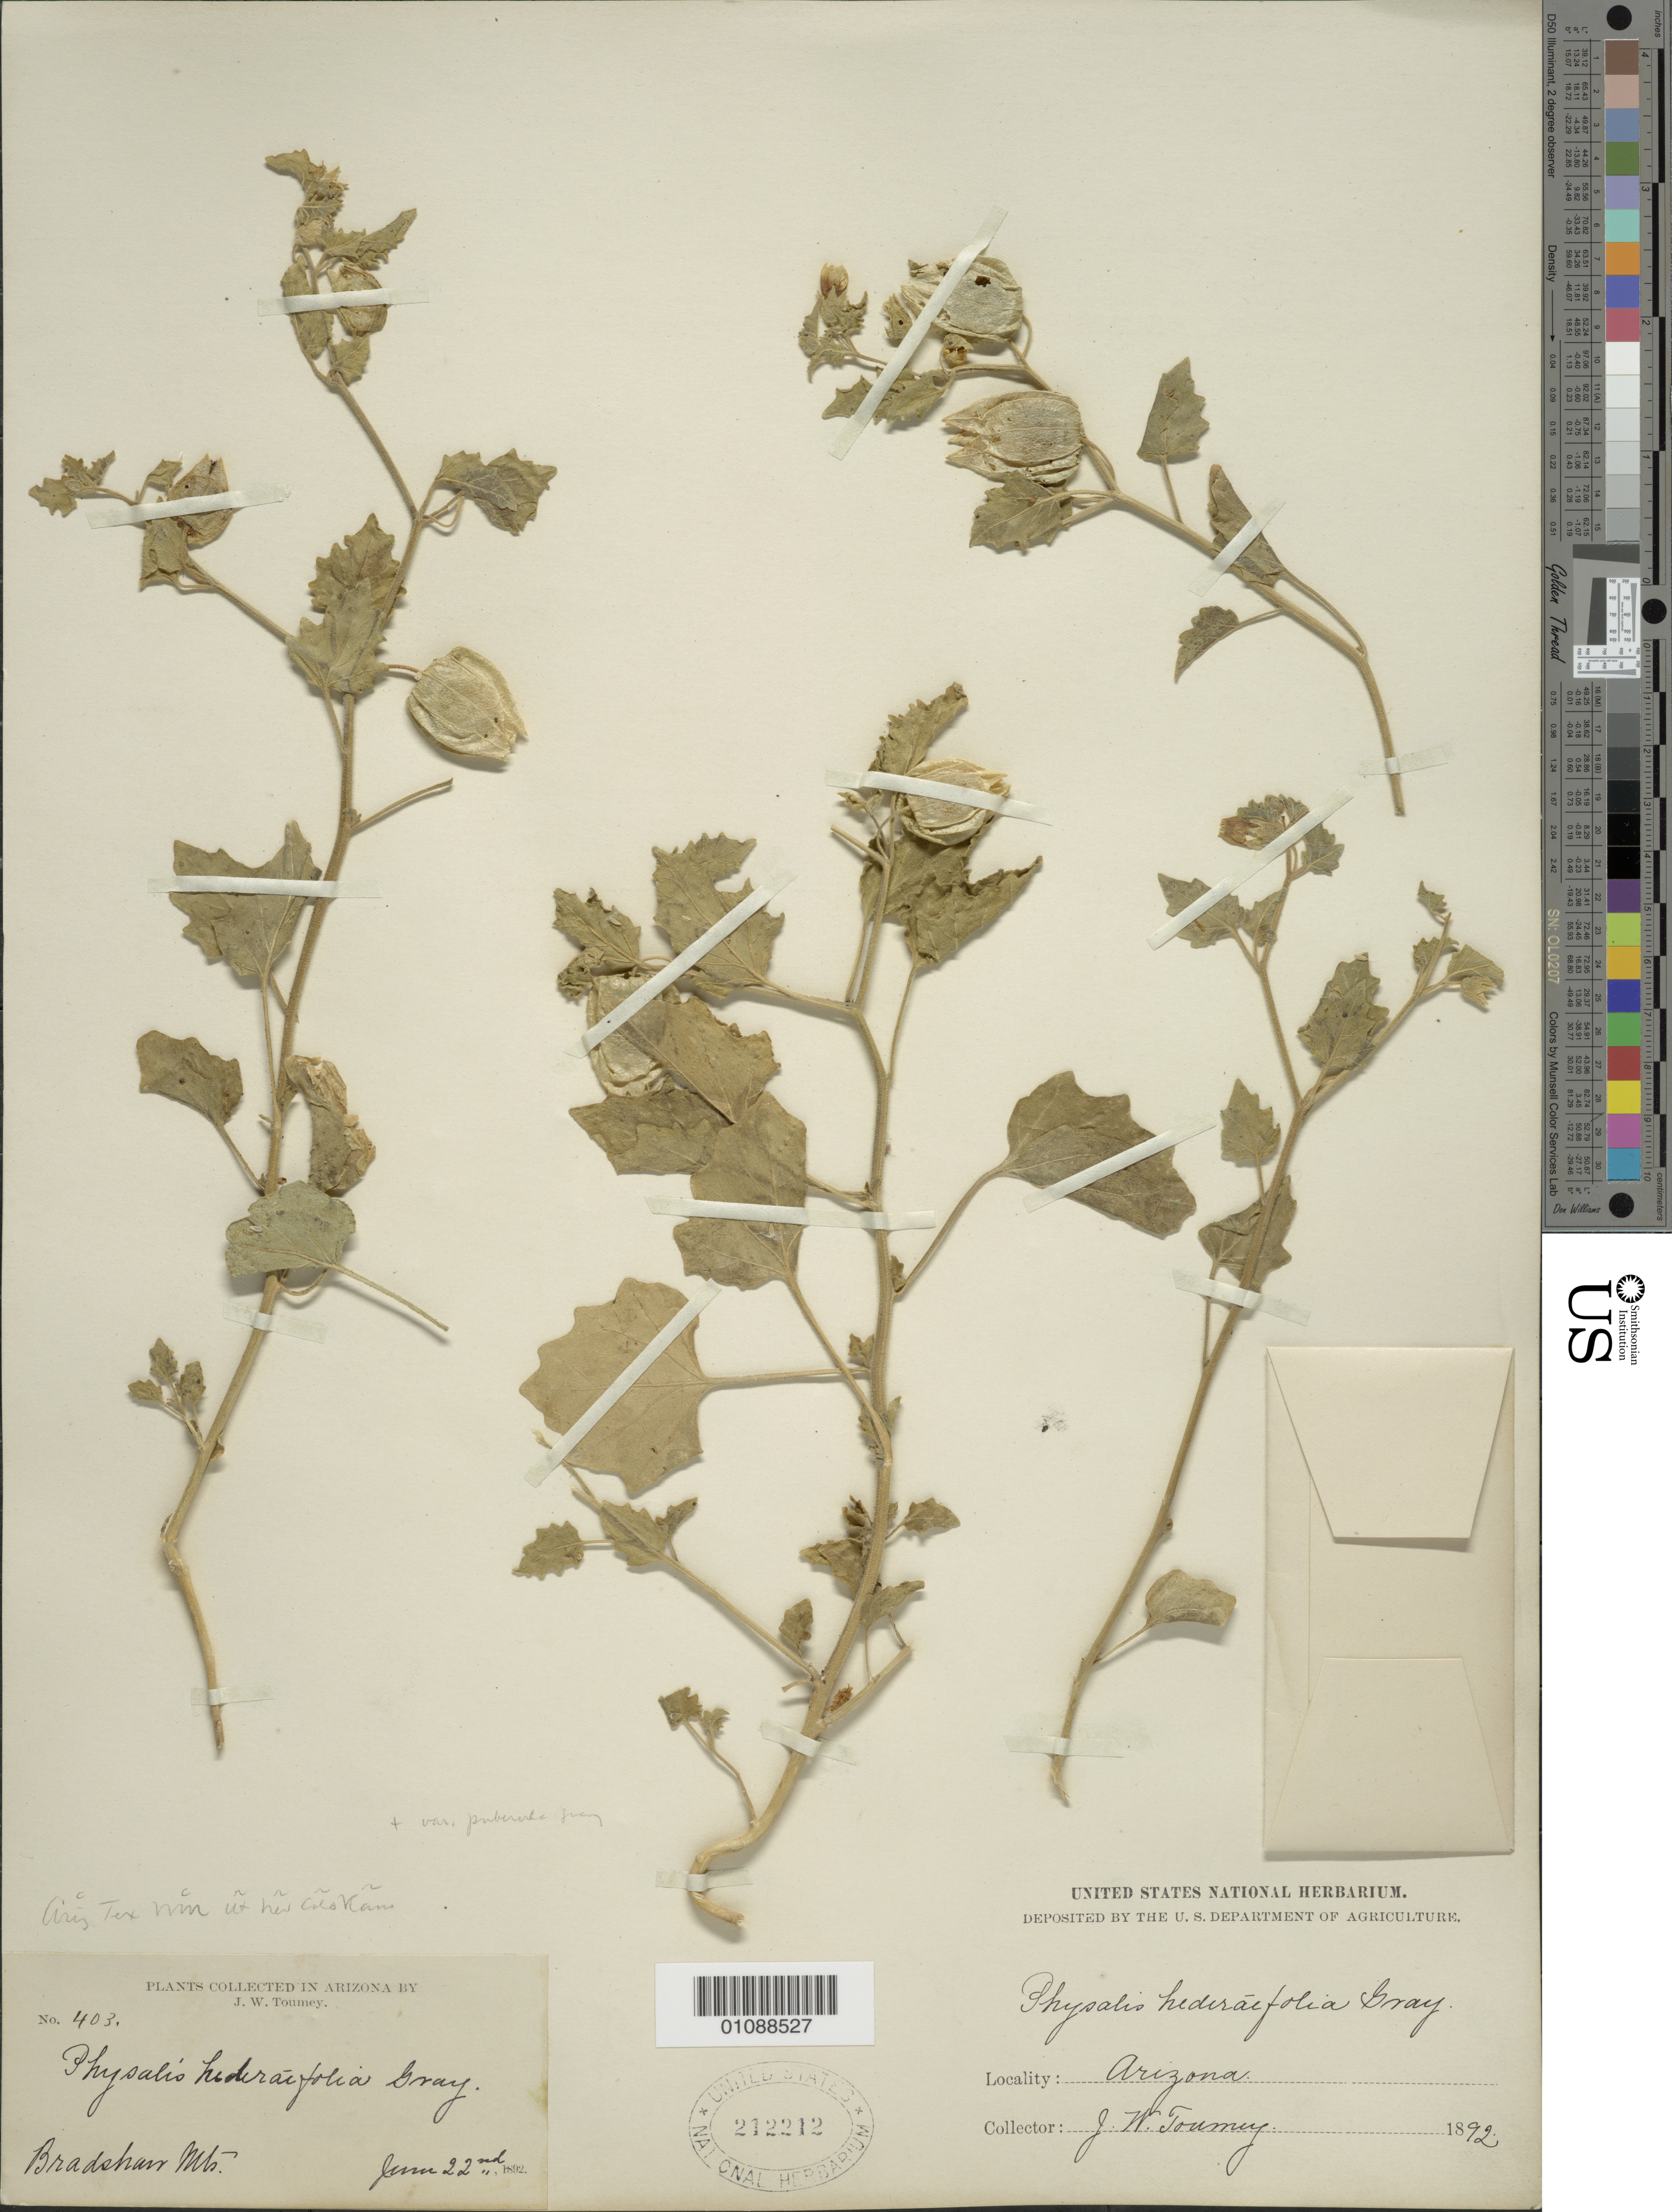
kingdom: Plantae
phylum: Tracheophyta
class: Magnoliopsida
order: Solanales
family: Solanaceae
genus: Physalis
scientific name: Physalis hederifolia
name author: A. Gray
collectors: J. W. Toumey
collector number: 403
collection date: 1892-06-22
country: United States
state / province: Arizona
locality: Bradshaw Mts.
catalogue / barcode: US 212212